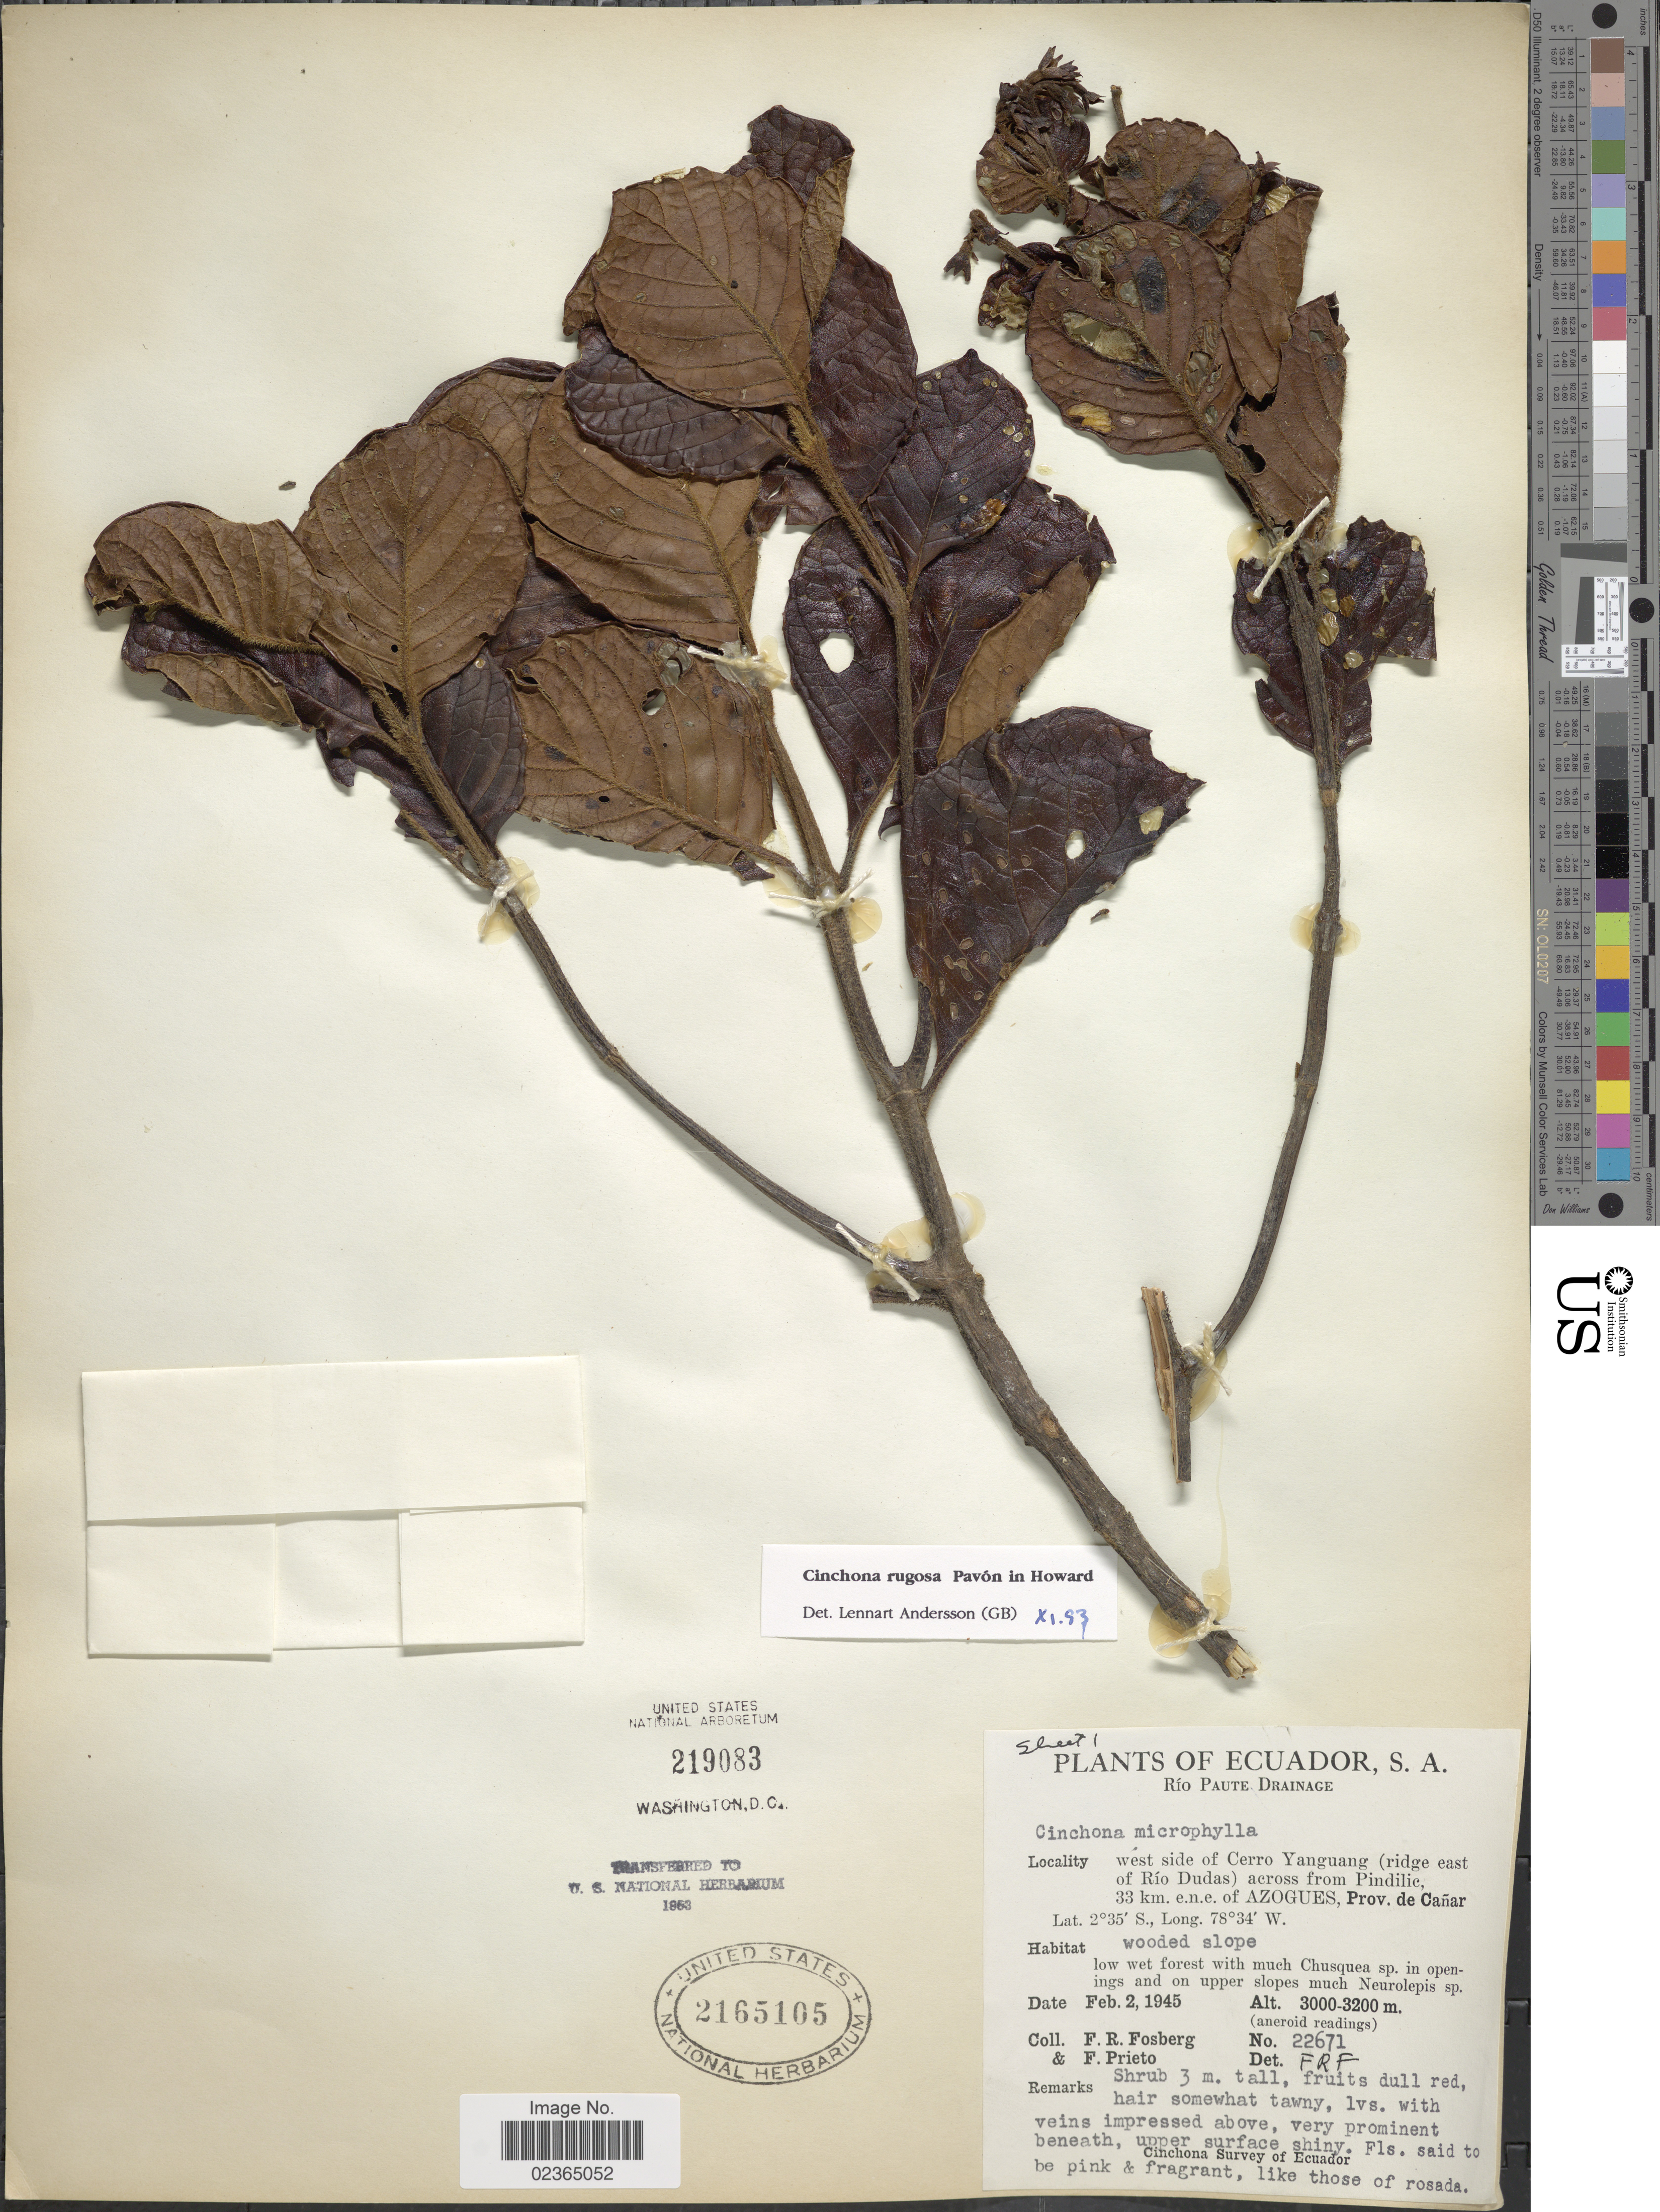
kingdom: Plantae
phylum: Tracheophyta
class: Magnoliopsida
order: Gentianales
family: Rubiaceae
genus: Cinchona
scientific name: Cinchona rugosa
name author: Pav.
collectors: F. R. Fosberg & F. Prieto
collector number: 22671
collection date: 1945-02-02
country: Ecuador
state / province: Cañar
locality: Río Paute Drainage, west side of Cerro Yanguang (ridge east of Río Dudas) across from Pindilic, 33 km. e.n.e. of Azogues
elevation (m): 3000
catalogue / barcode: US 2165105